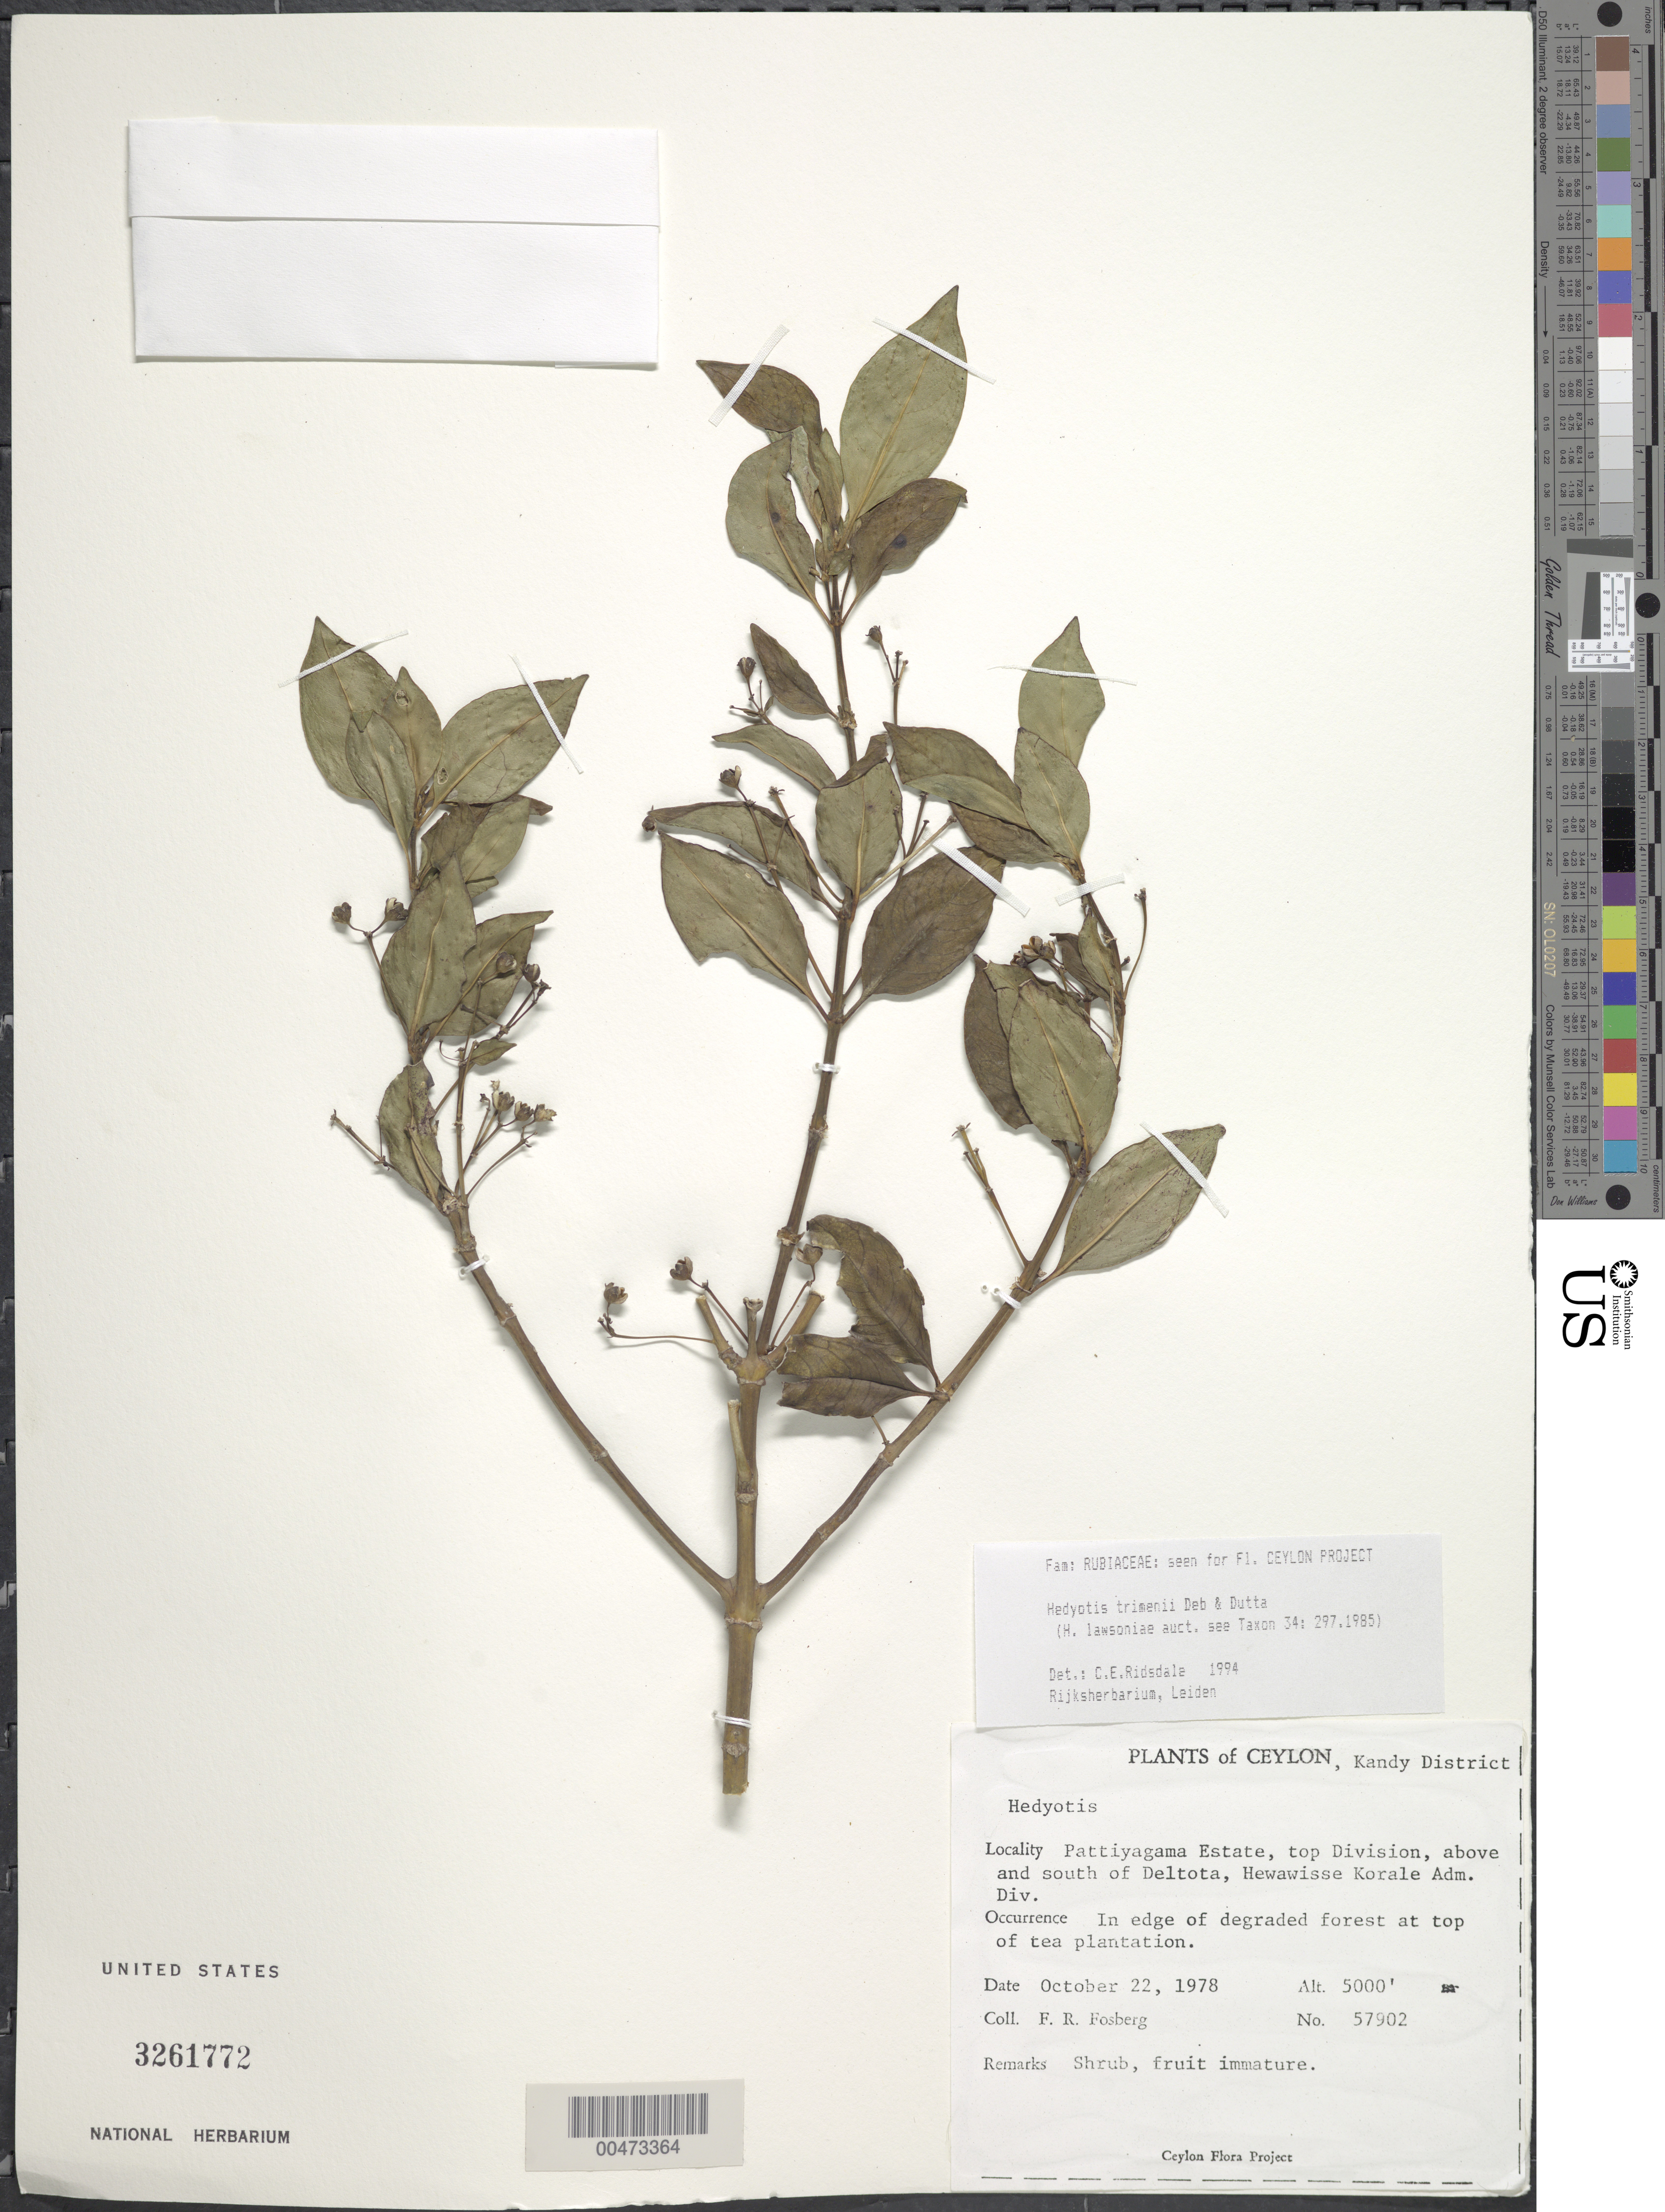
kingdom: Plantae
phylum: Tracheophyta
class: Magnoliopsida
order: Gentianales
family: Rubiaceae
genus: Hedyotis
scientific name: Hedyotis trimenii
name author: Deb & R. Dutta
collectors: F. R. Fosberg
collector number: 57902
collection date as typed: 22 Oct 1978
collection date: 1978-10-22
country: Sri Lanka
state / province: Central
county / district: Kandy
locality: Pattiyagama Estate, Top Division, above and S of Deltota, Hewawisse Korale Adm. Div.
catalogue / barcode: US 3261772